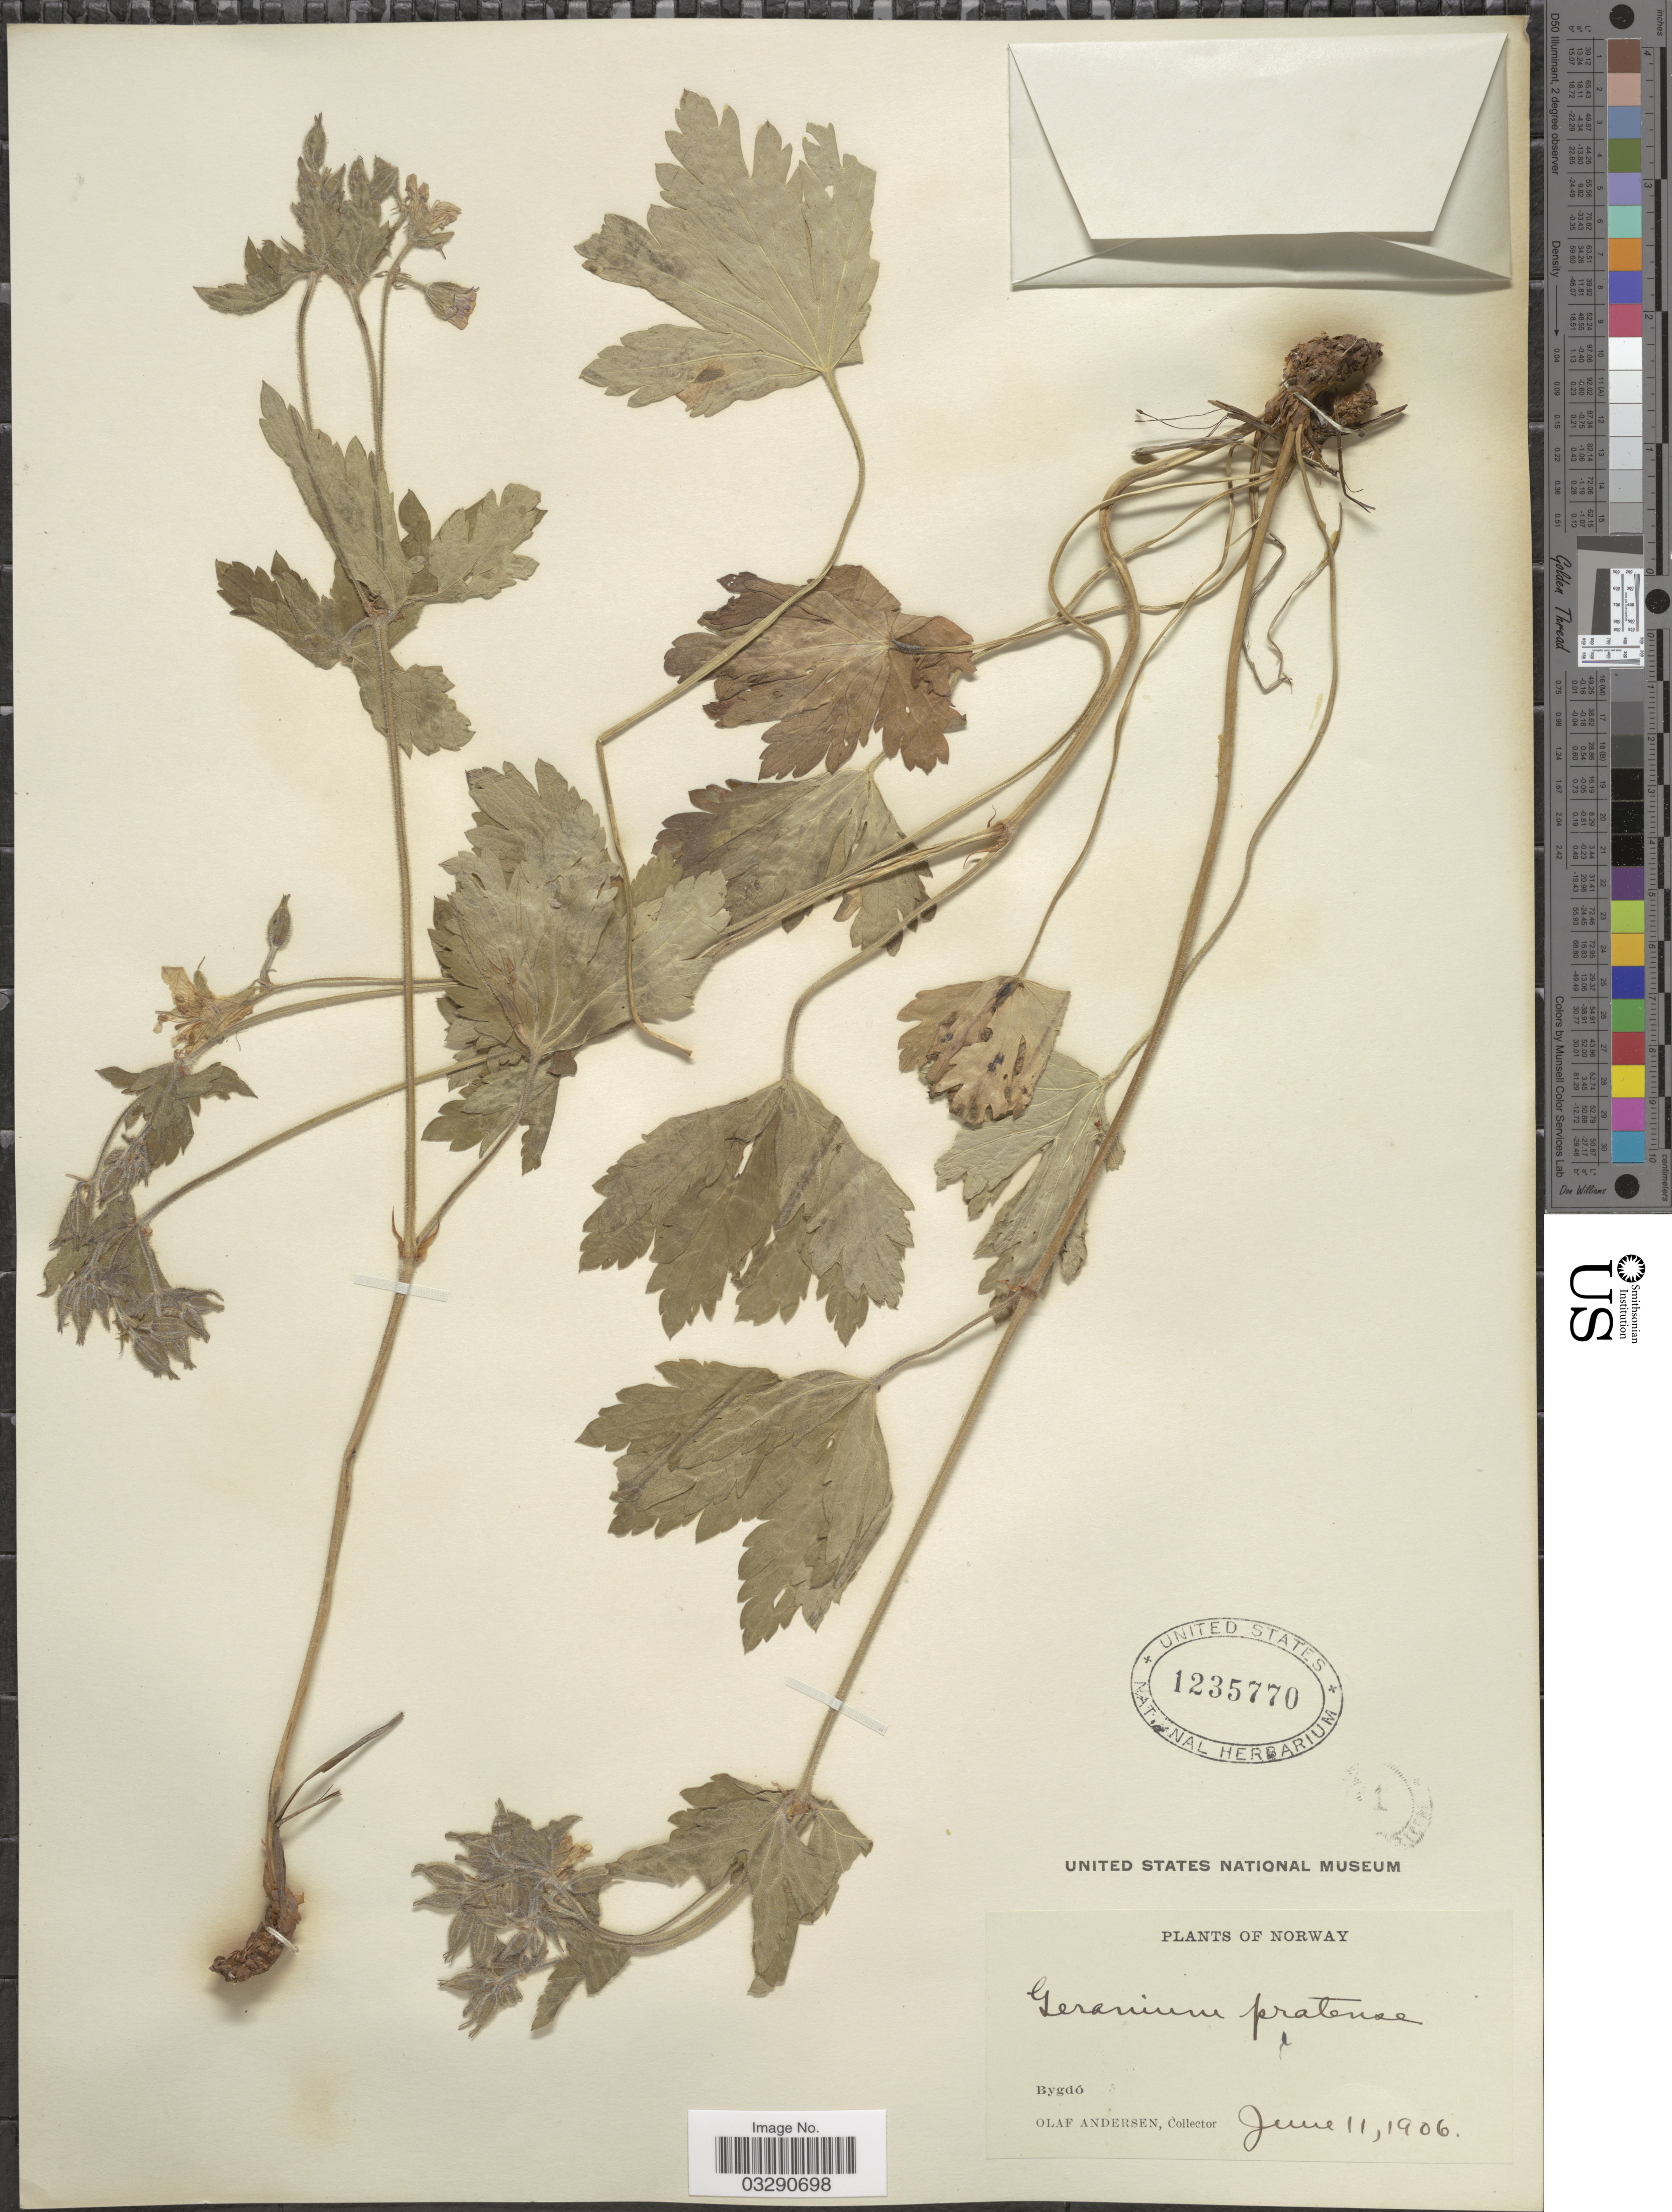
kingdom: Plantae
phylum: Tracheophyta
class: Magnoliopsida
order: Geraniales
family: Geraniaceae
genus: Geranium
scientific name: Geranium pratense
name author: L.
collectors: O. Andersen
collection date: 1906-06-11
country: Norway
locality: Bygdó.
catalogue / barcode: US 1235770